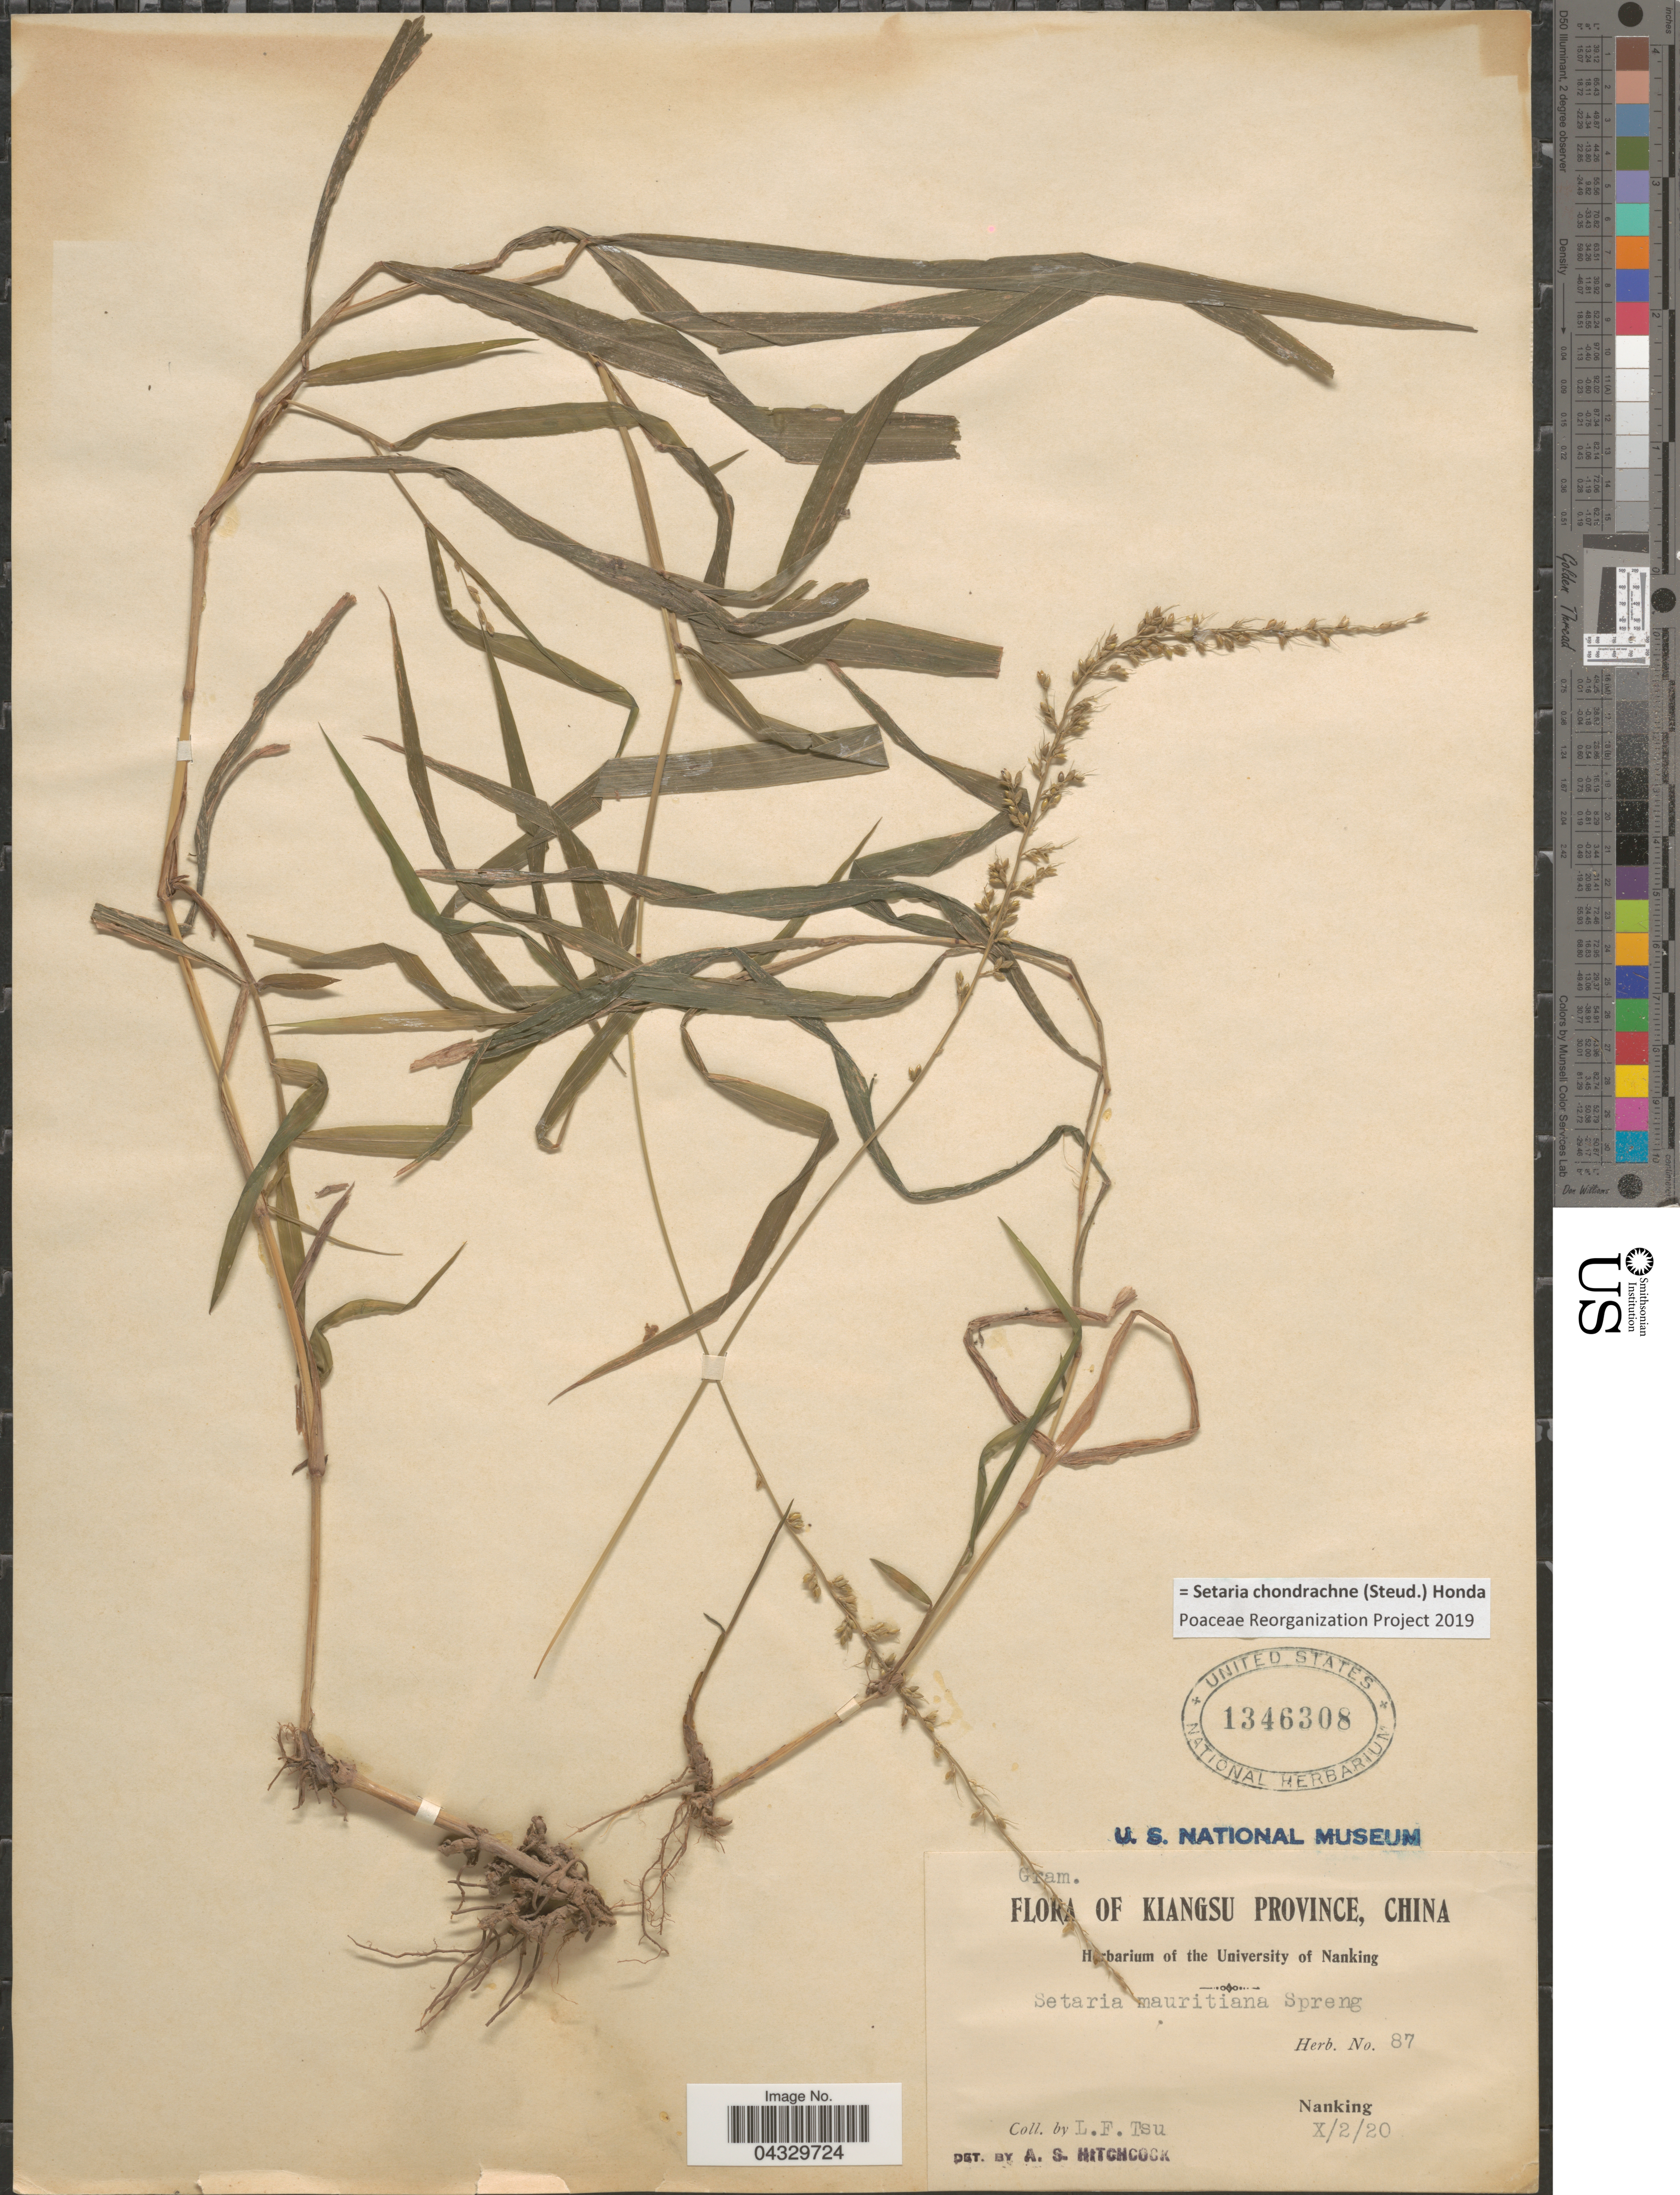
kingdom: Plantae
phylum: Tracheophyta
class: Liliopsida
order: Poales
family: Poaceae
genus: Setaria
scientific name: Setaria chondrachne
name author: (Steud.) Honda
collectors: L. Tsu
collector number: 87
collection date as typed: Transcribed d/m/y: 2/10/20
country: China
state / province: Jiangsu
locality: Kiangsu Province. Nanking.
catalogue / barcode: US 1346308